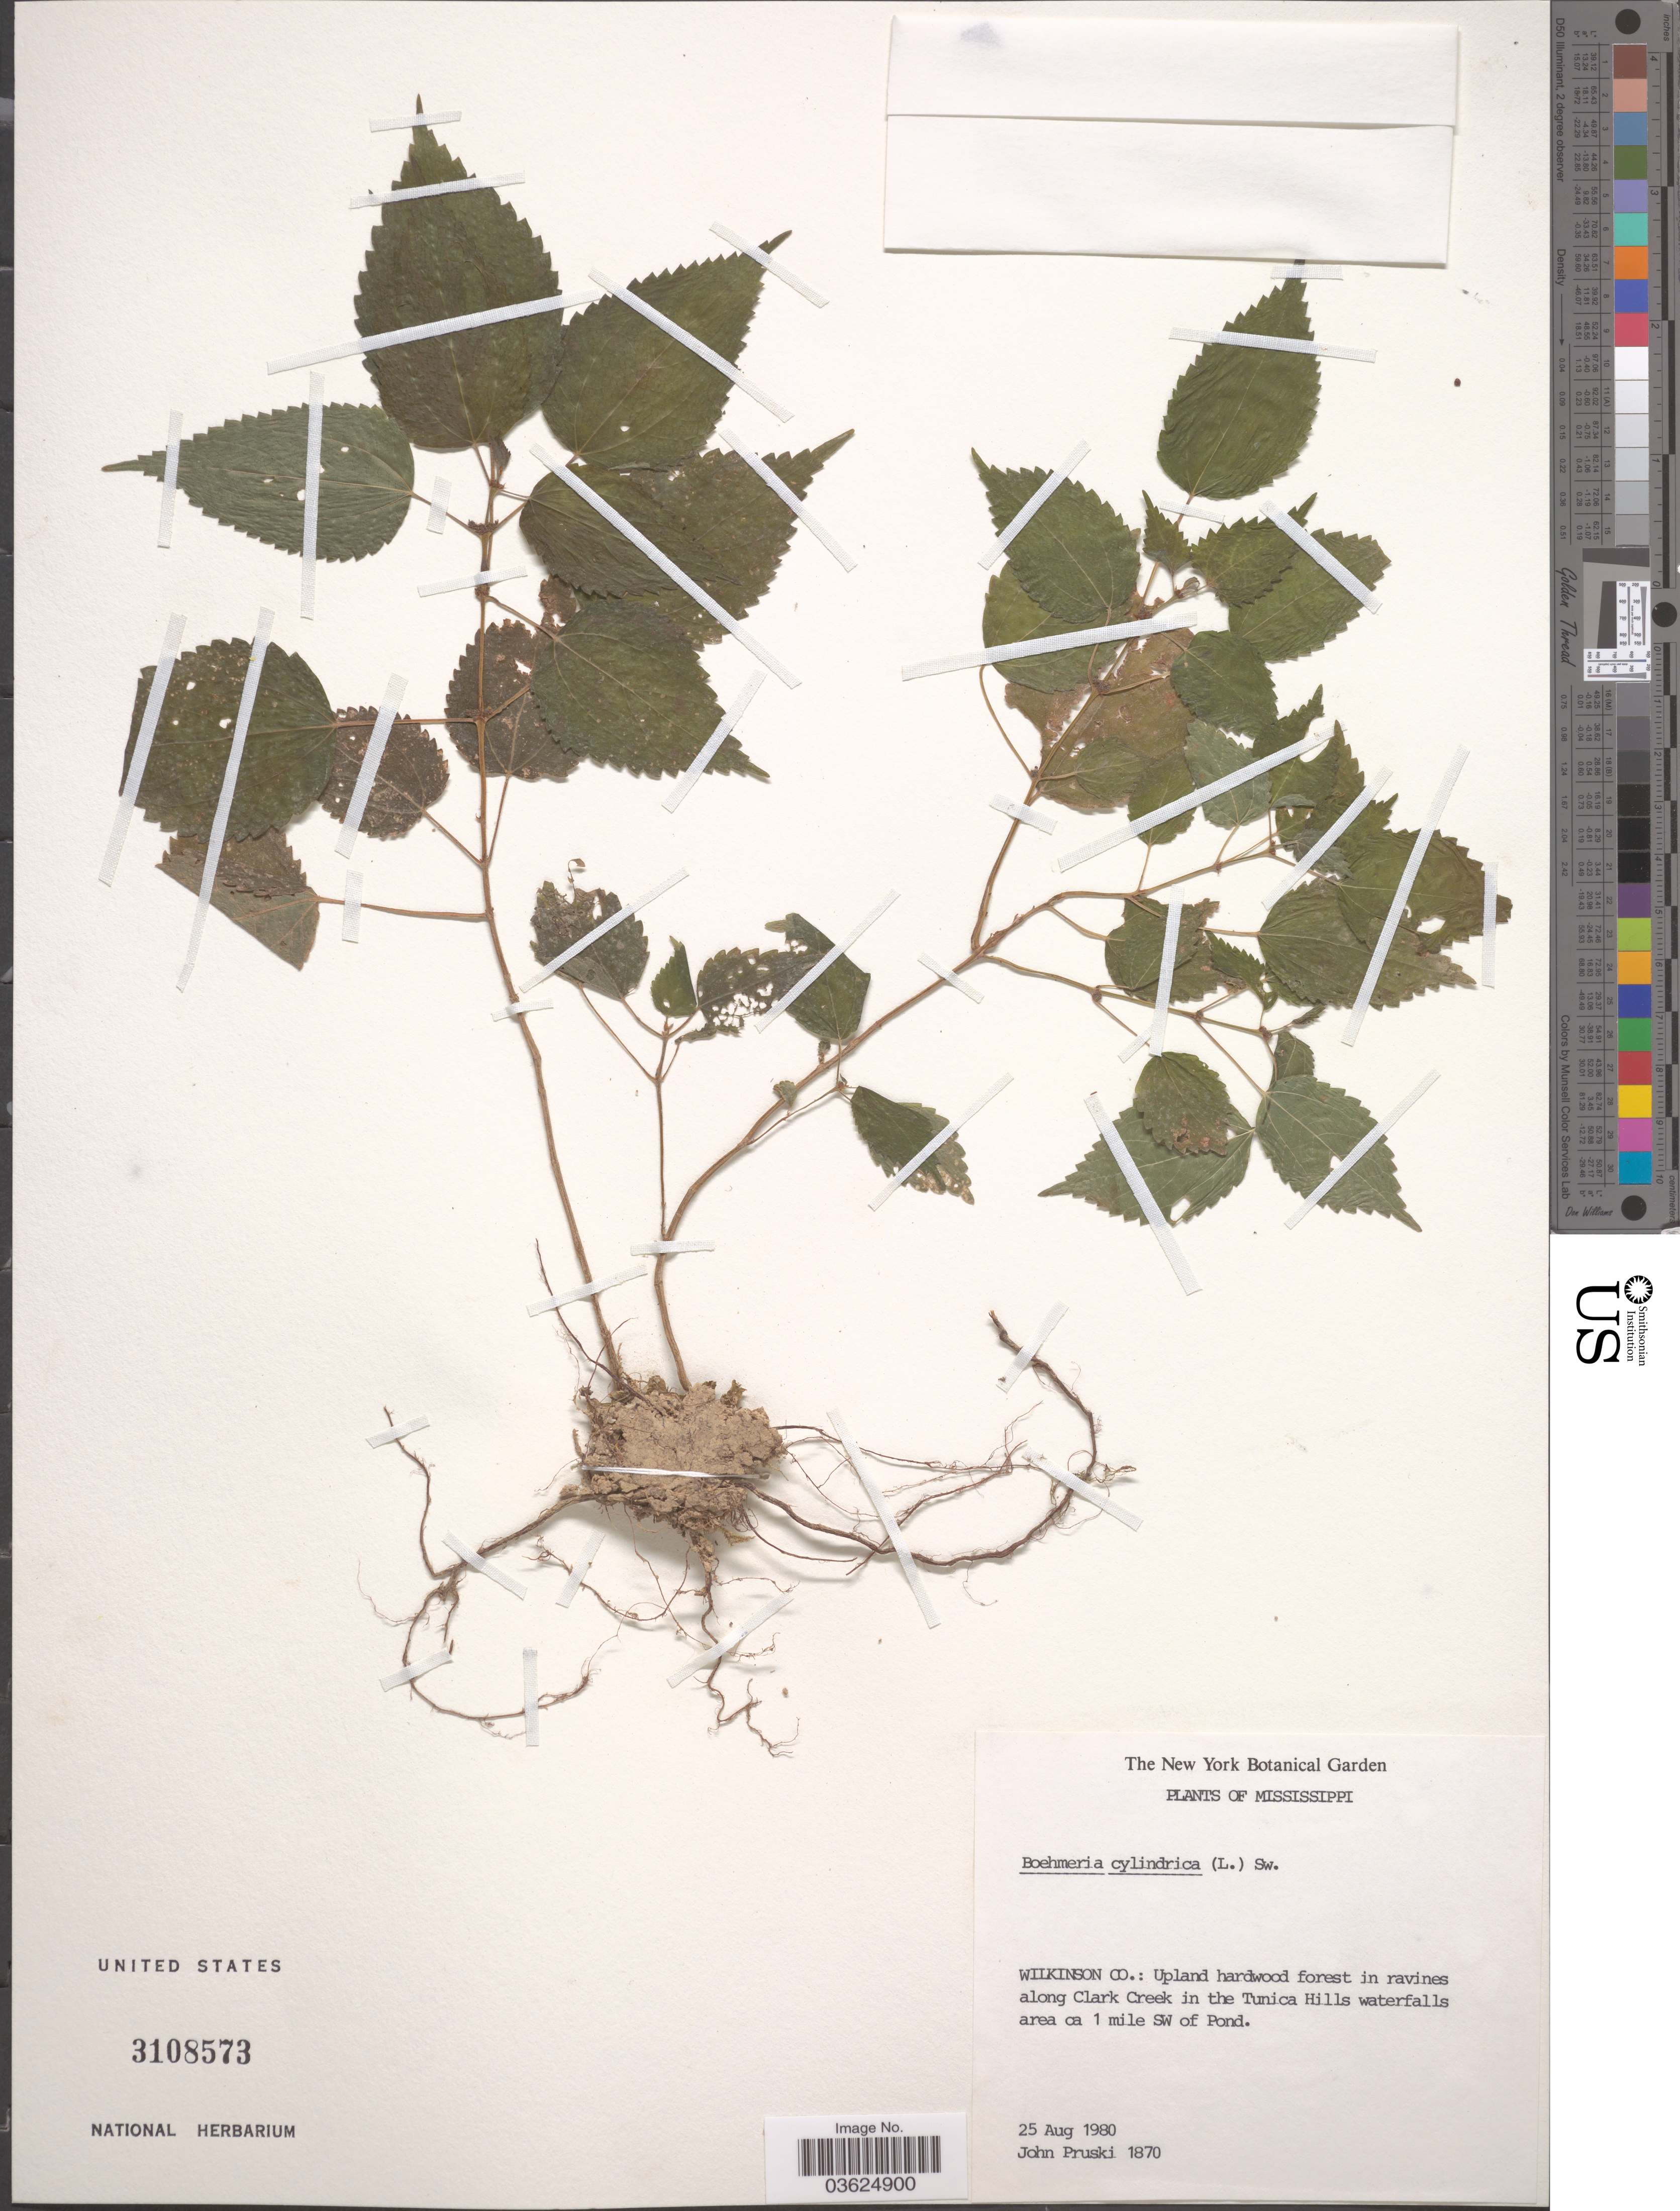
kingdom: Plantae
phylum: Tracheophyta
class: Magnoliopsida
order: Rosales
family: Urticaceae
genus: Boehmeria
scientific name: Boehmeria cylindrica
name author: (L.) Sw.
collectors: J. F. Pruski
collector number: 1870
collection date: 1980-08-25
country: United States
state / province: Mississippi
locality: Wilkinson Co.: Upland hardwood forest in ravines along Clark Creek in the Tunica Hills waterfalls area ca 1 mile SW of Pond.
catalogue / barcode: US 3108573